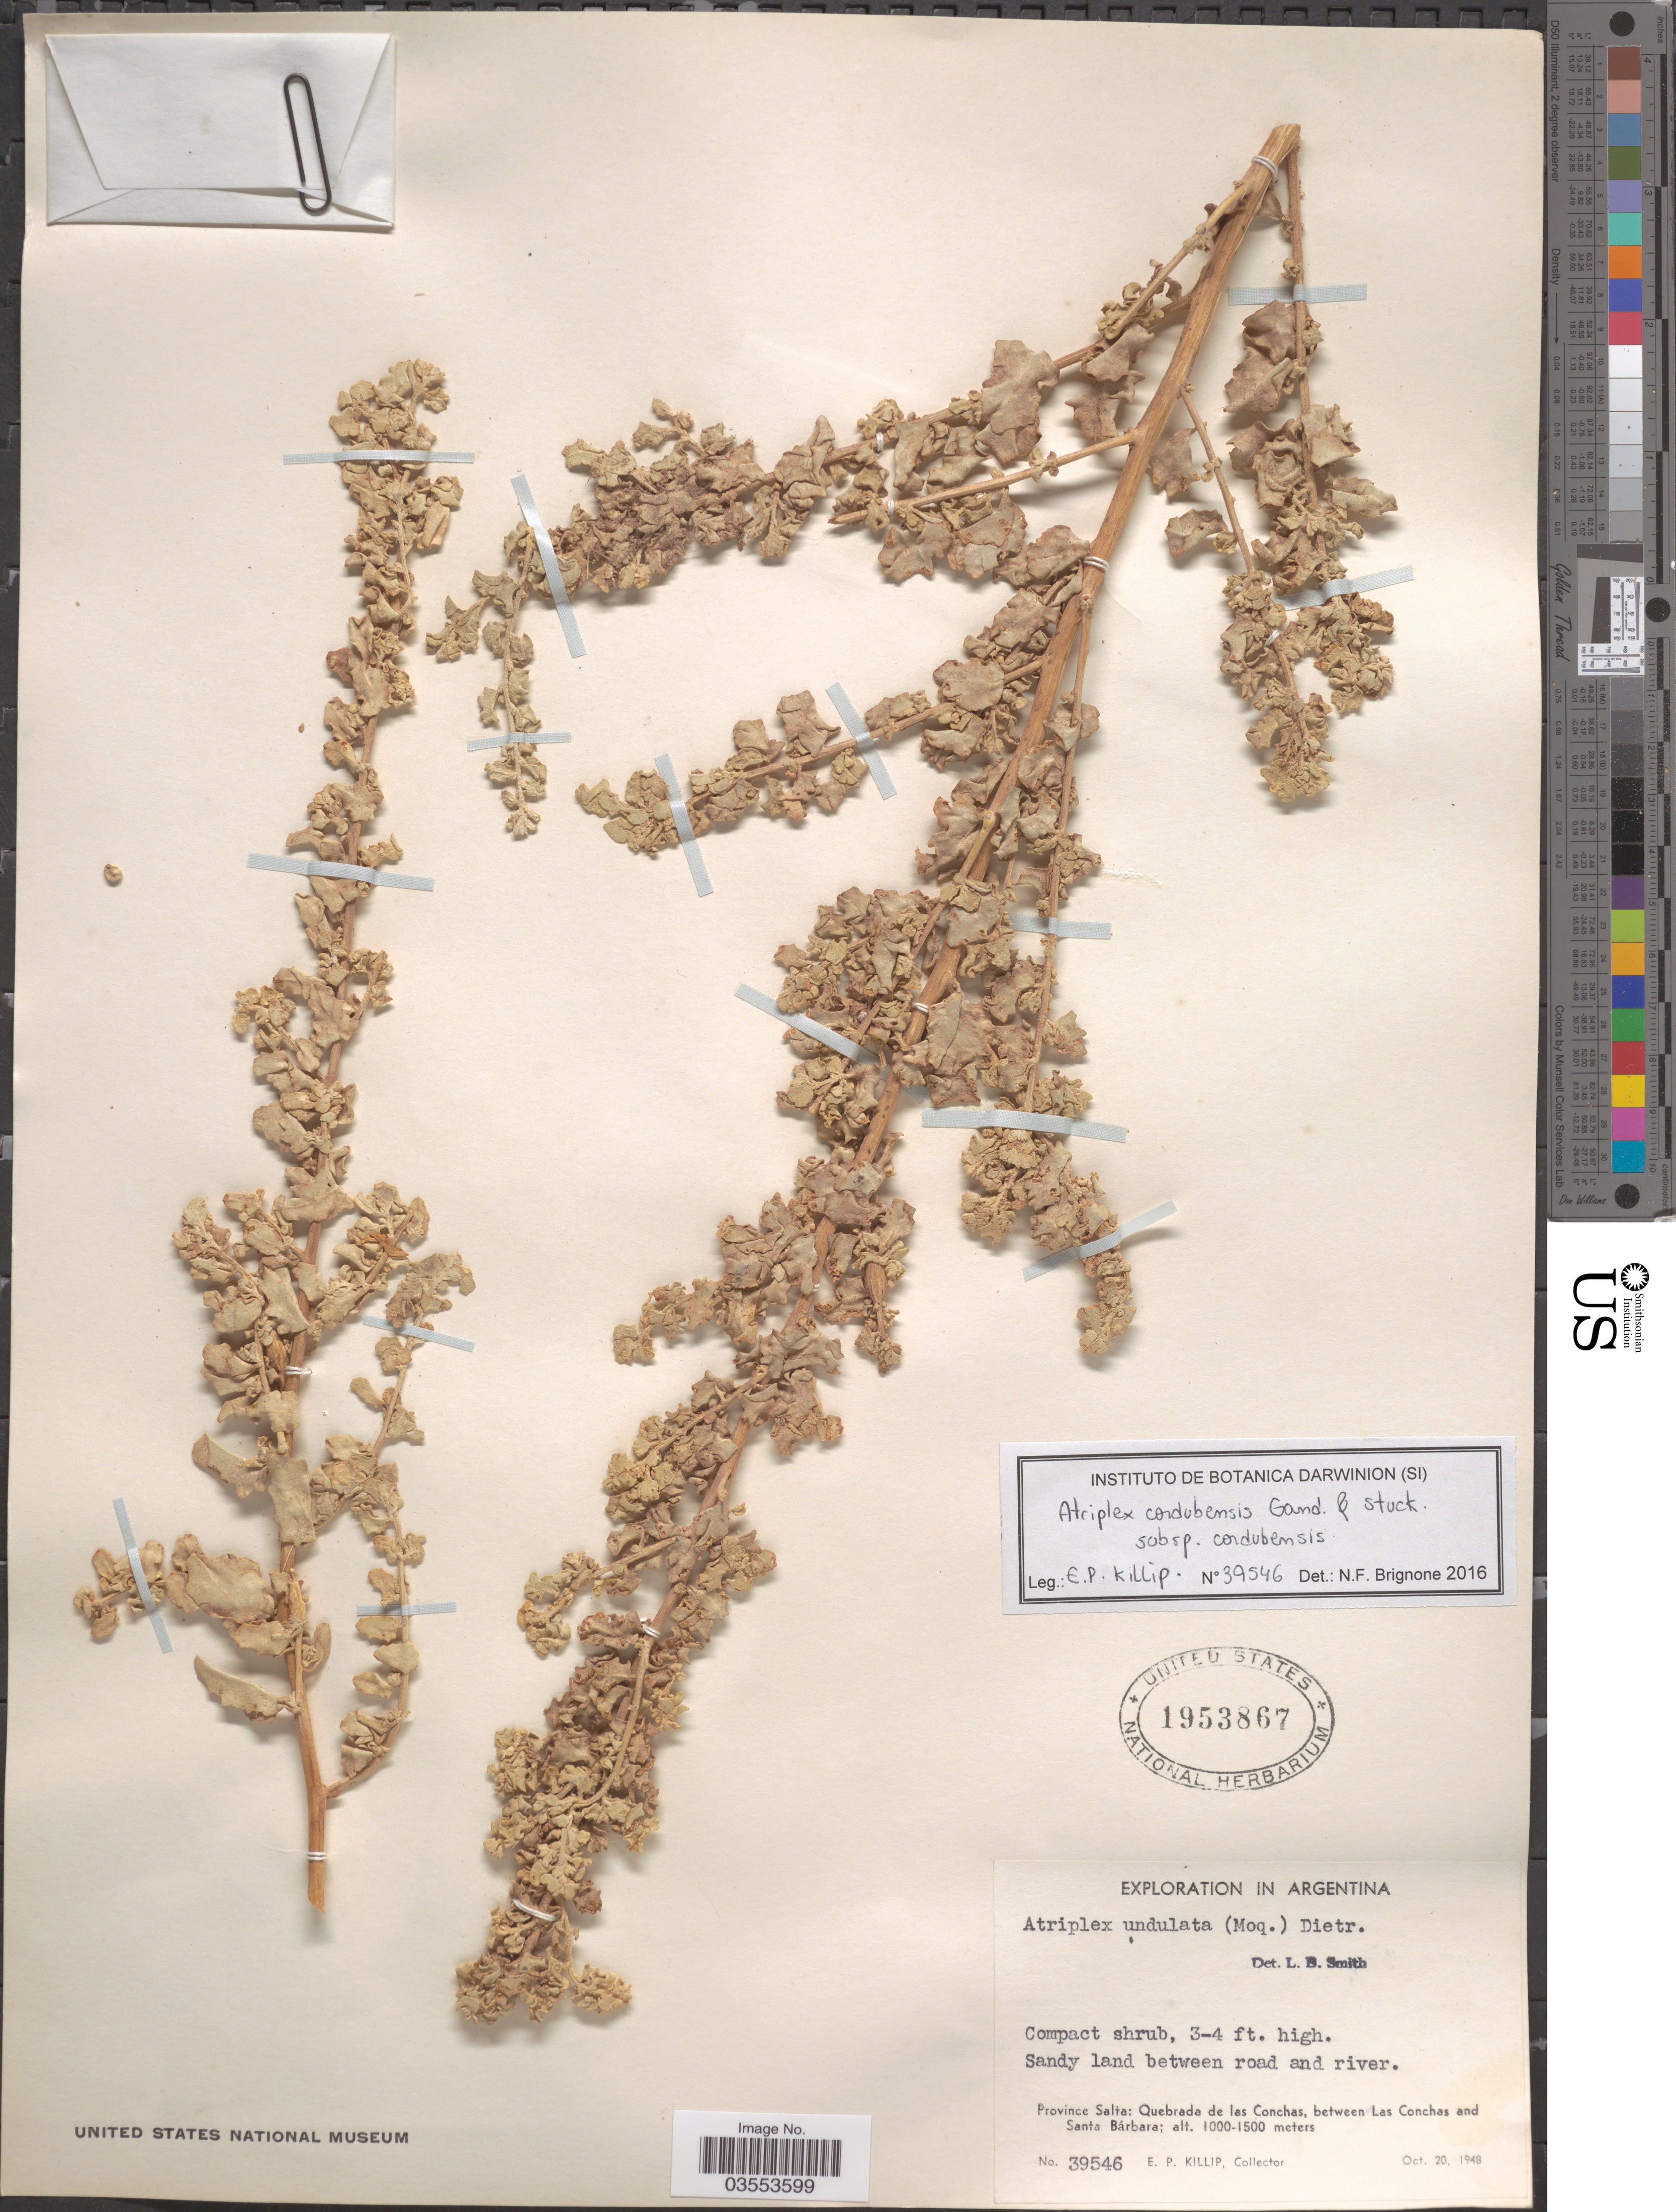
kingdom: Plantae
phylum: Tracheophyta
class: Magnoliopsida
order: Caryophyllales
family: Amaranthaceae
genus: Atriplex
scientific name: Atriplex undulata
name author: (Moq.) D. Dietr.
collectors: E. P. Killip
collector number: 39546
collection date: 1948-10-20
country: Argentina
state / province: Salta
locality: Sandy land between road and river. Quebrada de las Conchas. between Las Conchas and Santa Bárbara.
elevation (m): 1000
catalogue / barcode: US 1953867